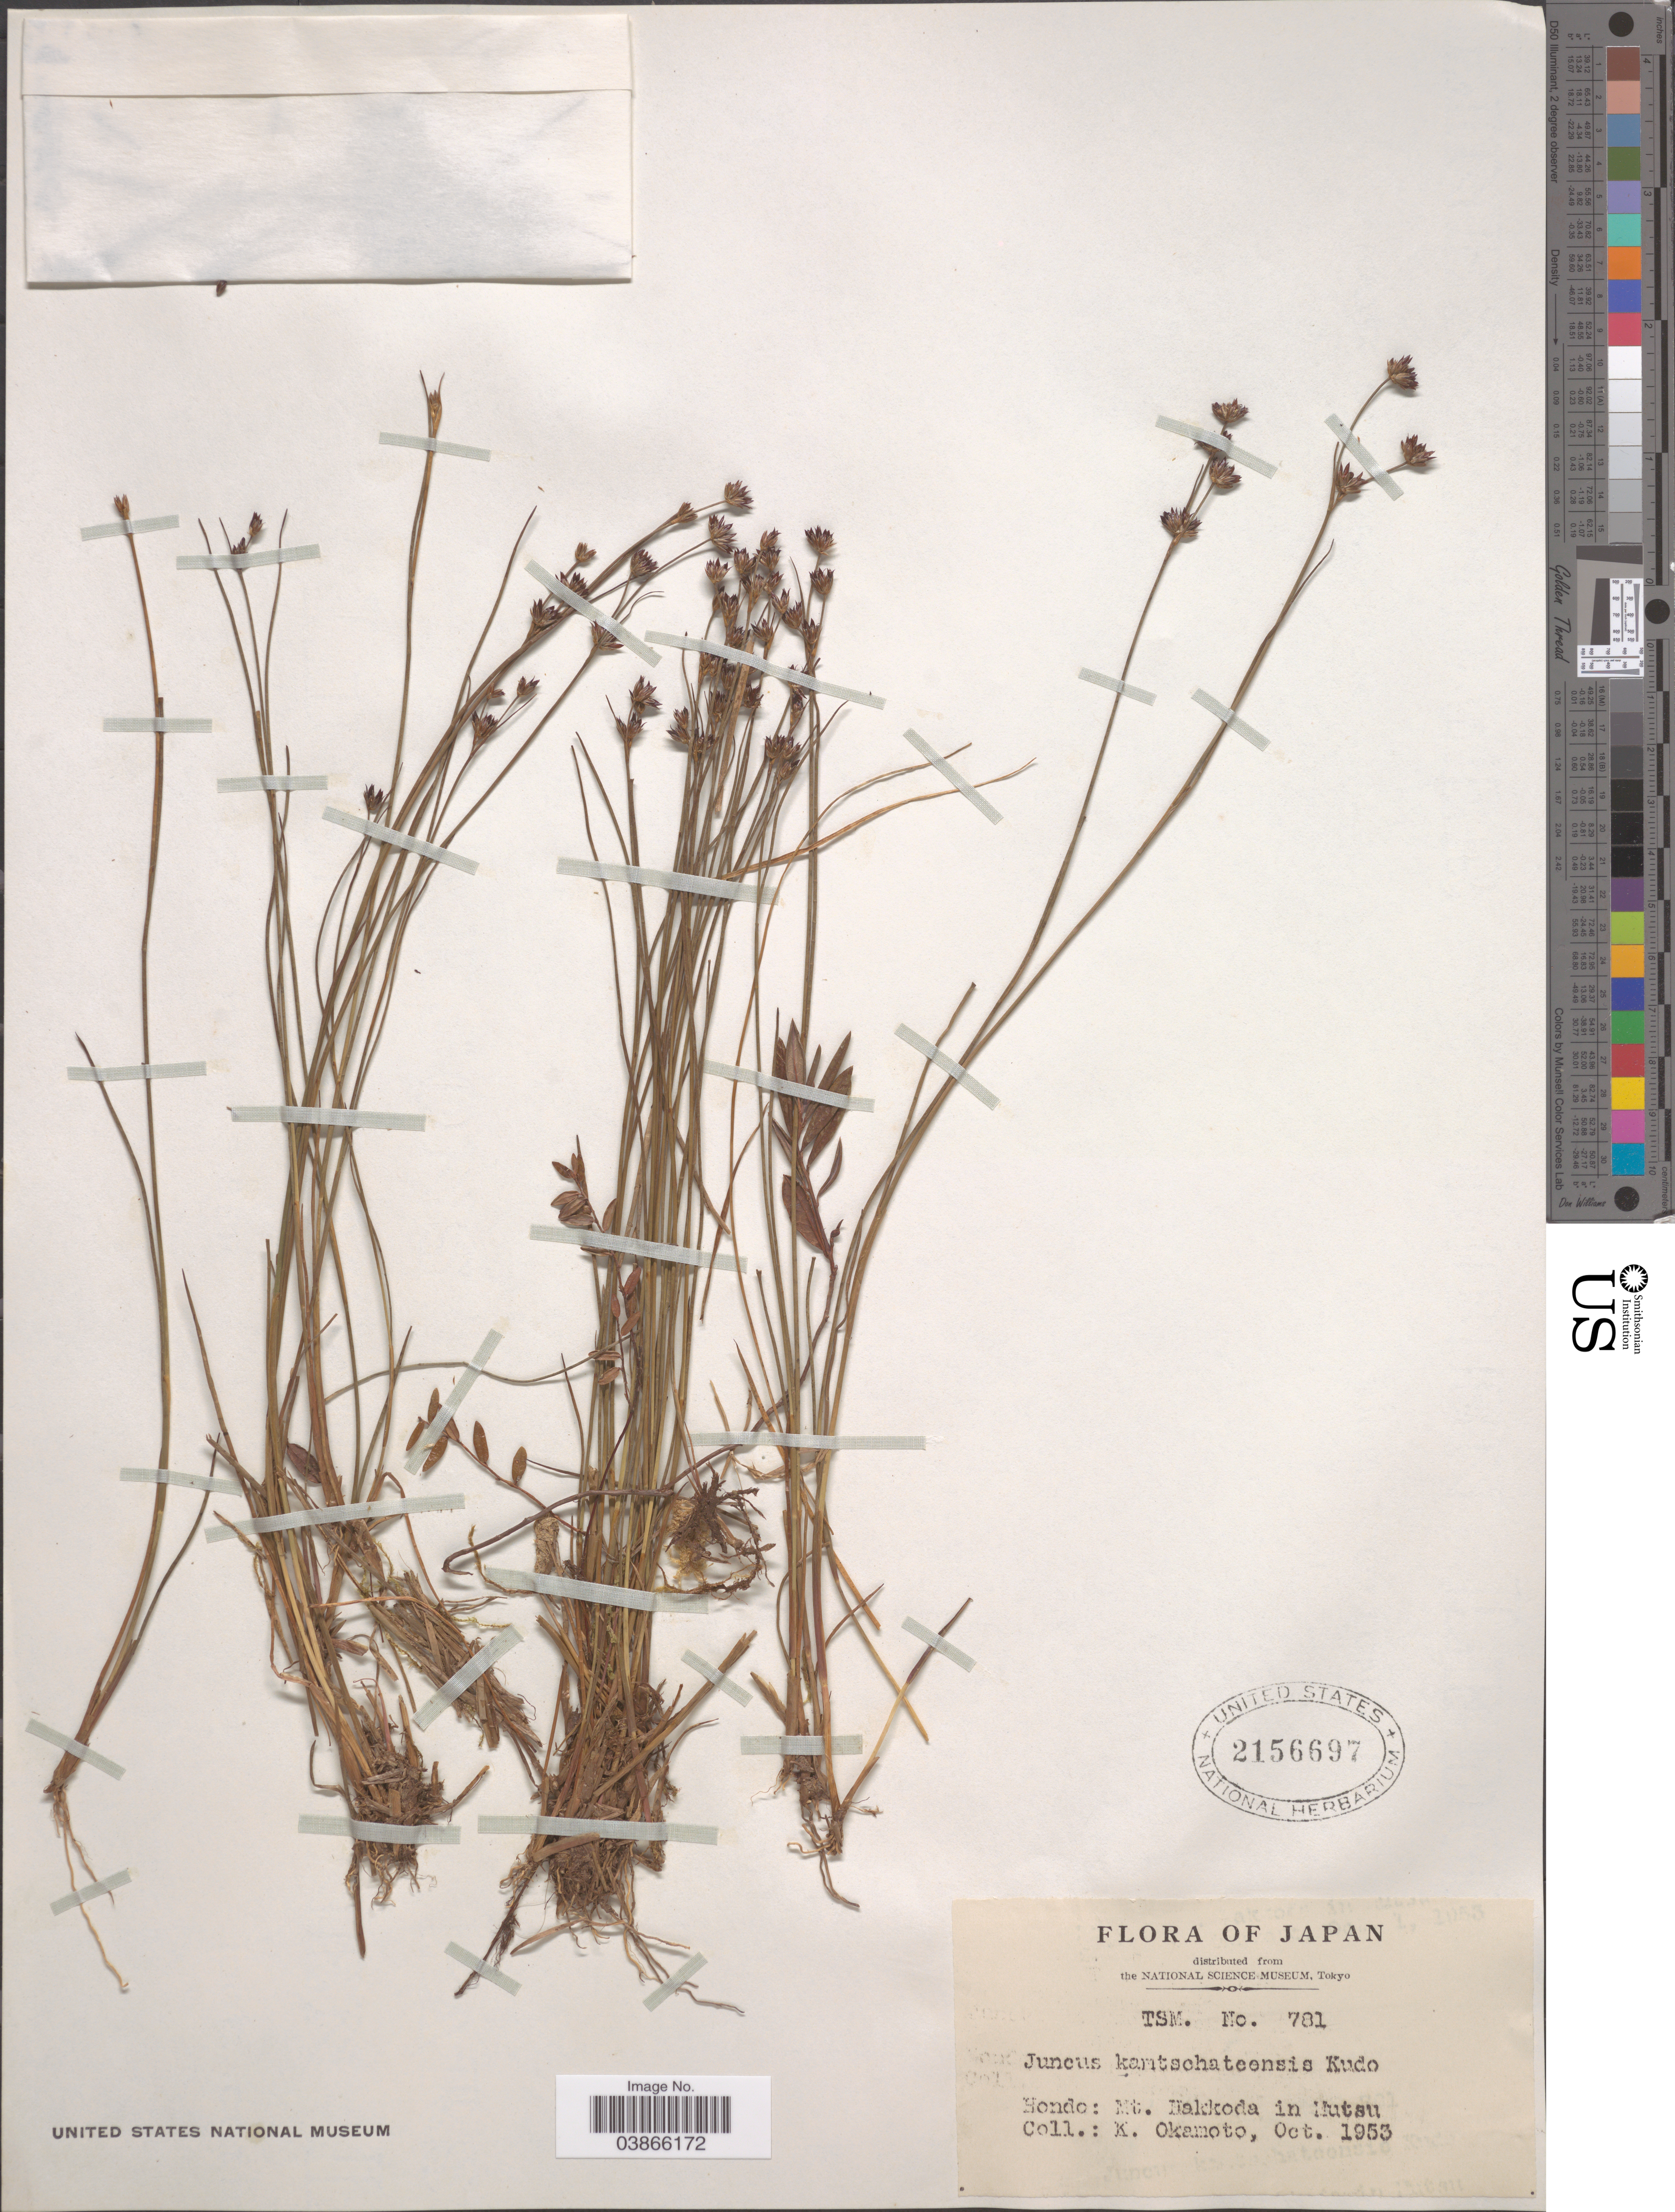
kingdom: Plantae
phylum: Tracheophyta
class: Liliopsida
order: Poales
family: Juncaceae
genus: Juncus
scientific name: Juncus kamschatcensis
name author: (Buchenau) Kudô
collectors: K. Okamoto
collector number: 781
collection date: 1953-10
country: Japan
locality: Hondo: Mt. Hakkoda in Mutsu.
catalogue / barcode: US 2156697